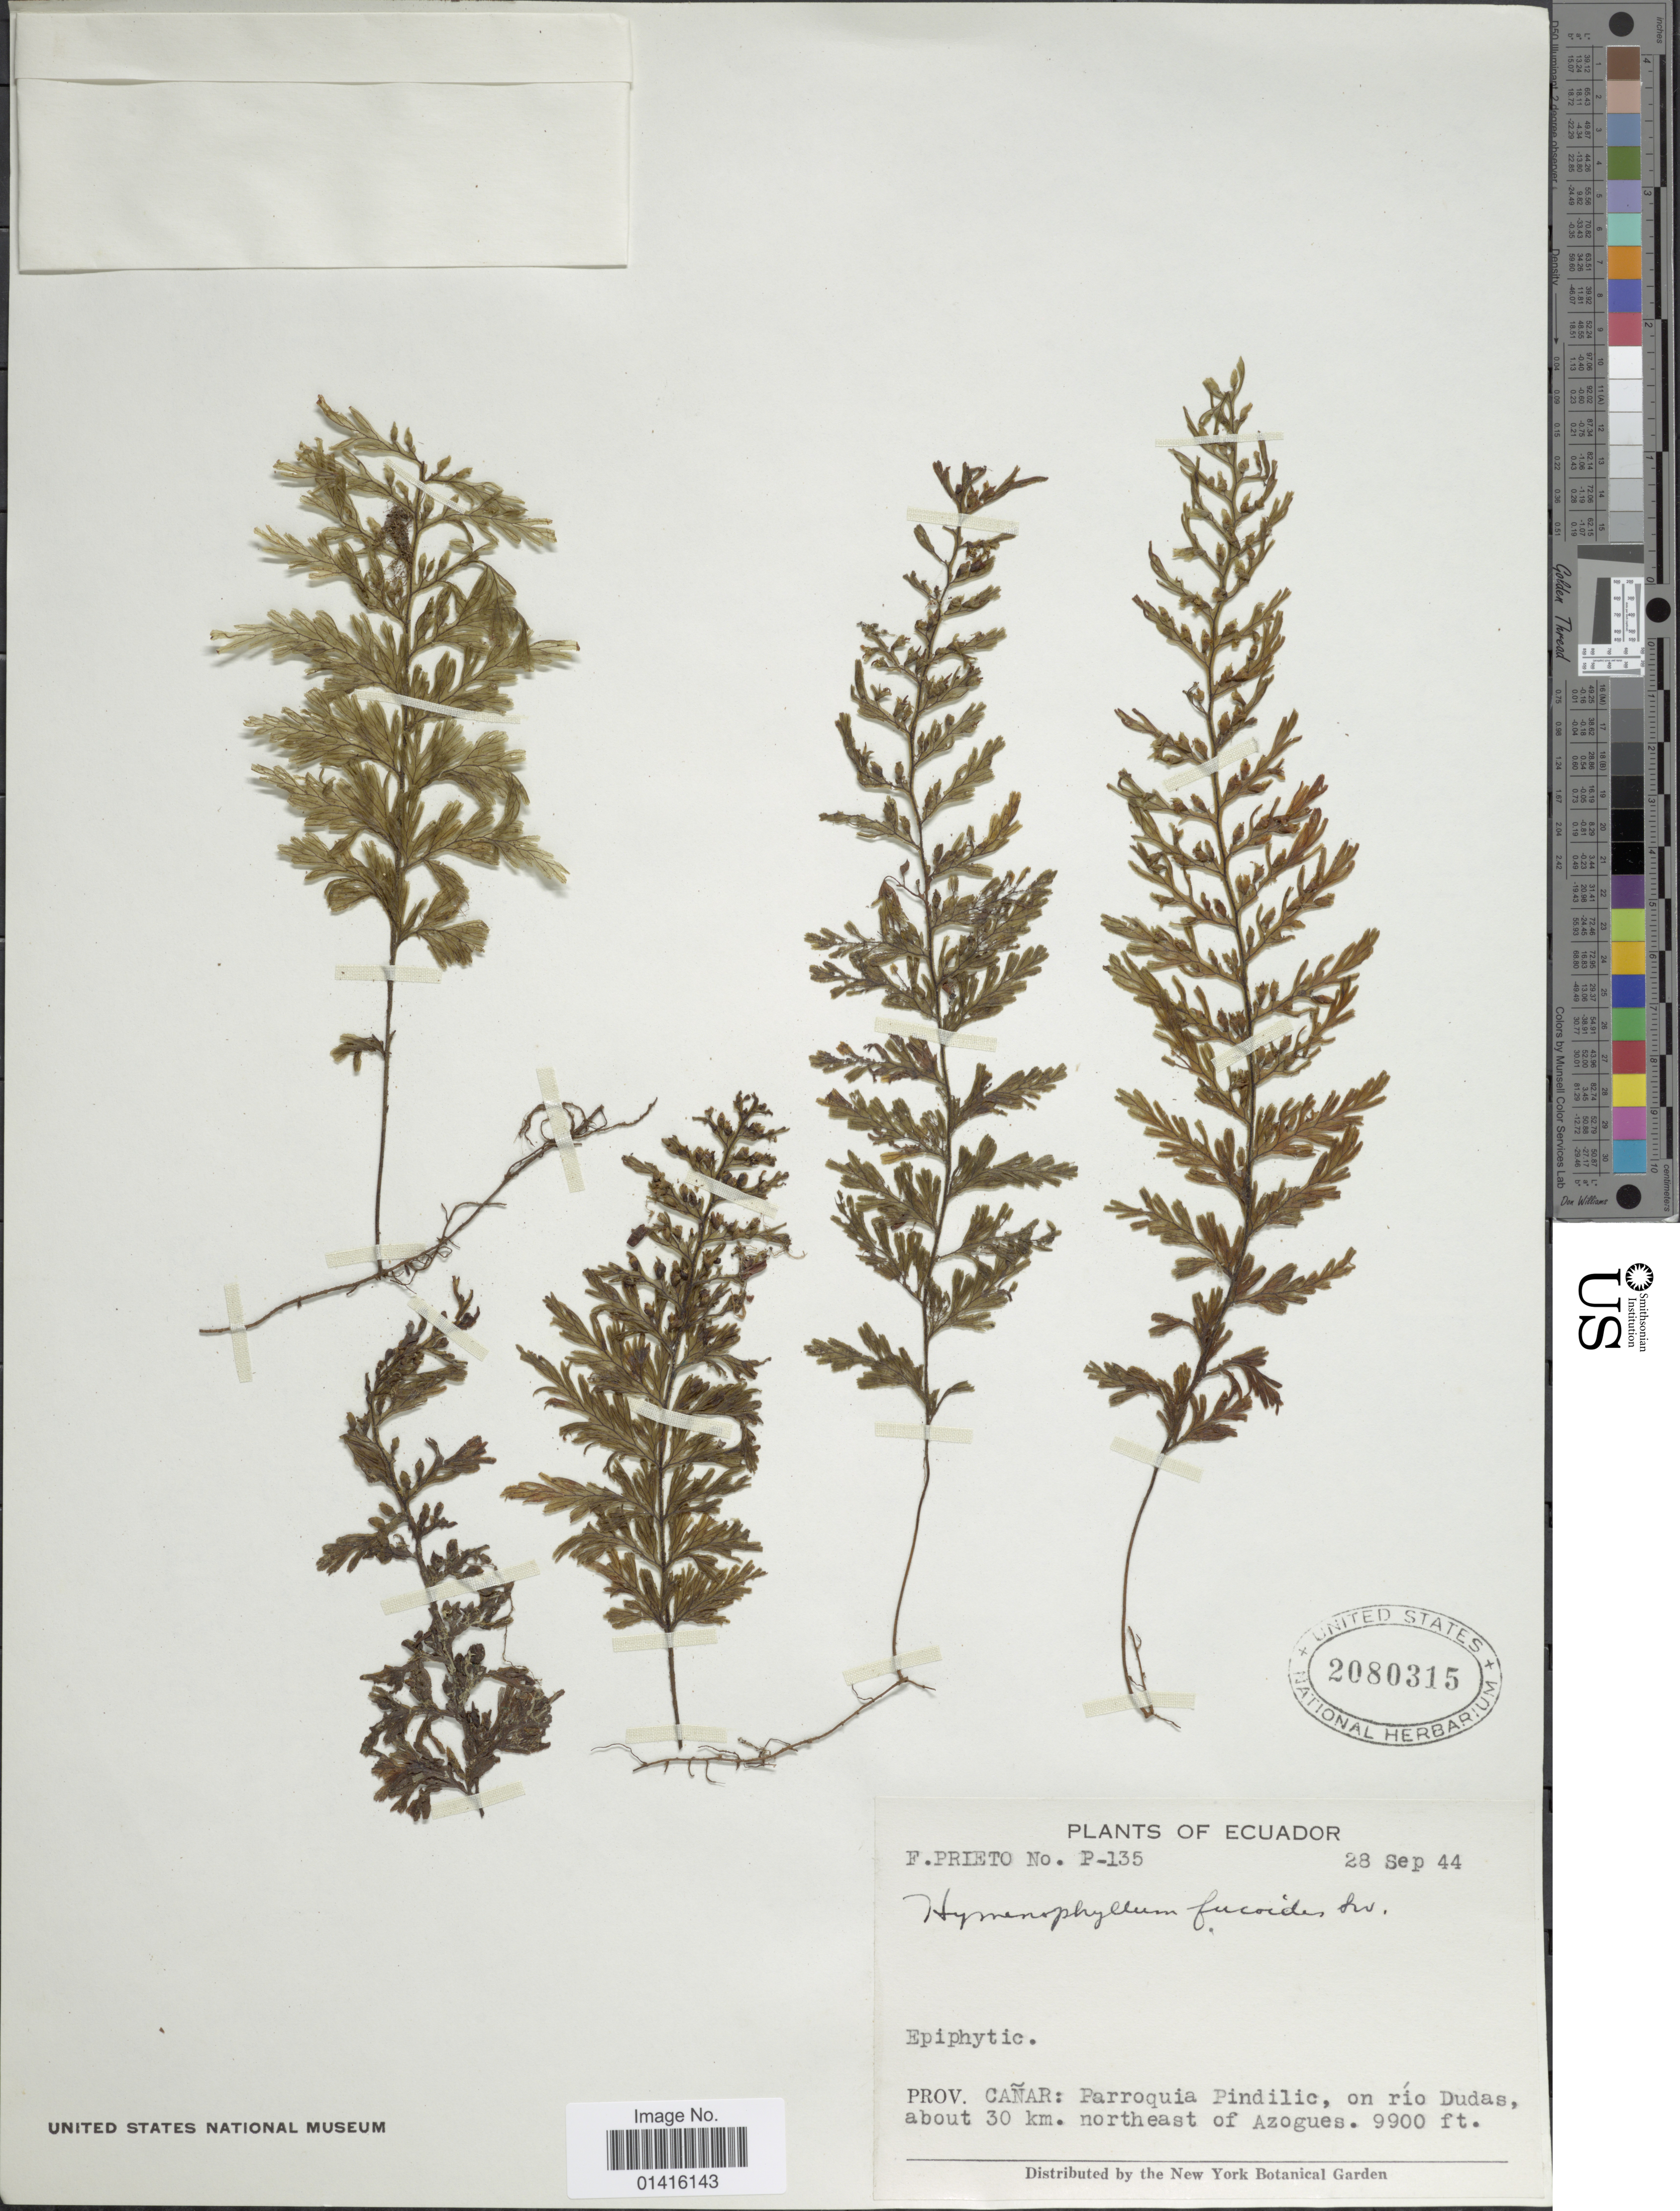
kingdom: Plantae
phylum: Tracheophyta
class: Polypodiopsida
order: Hymenophyllales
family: Hymenophyllaceae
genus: Hymenophyllum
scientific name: Hymenophyllum fucoides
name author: (Sw.) Sw.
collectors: F. Prieto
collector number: P-135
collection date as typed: Transcribed d/m/y: 28/9/44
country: Ecuador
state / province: Cañar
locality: Parroquia Pindilic, on Río Dudas, about 30 km. northeast of Azogues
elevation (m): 3018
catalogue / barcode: US 2080315